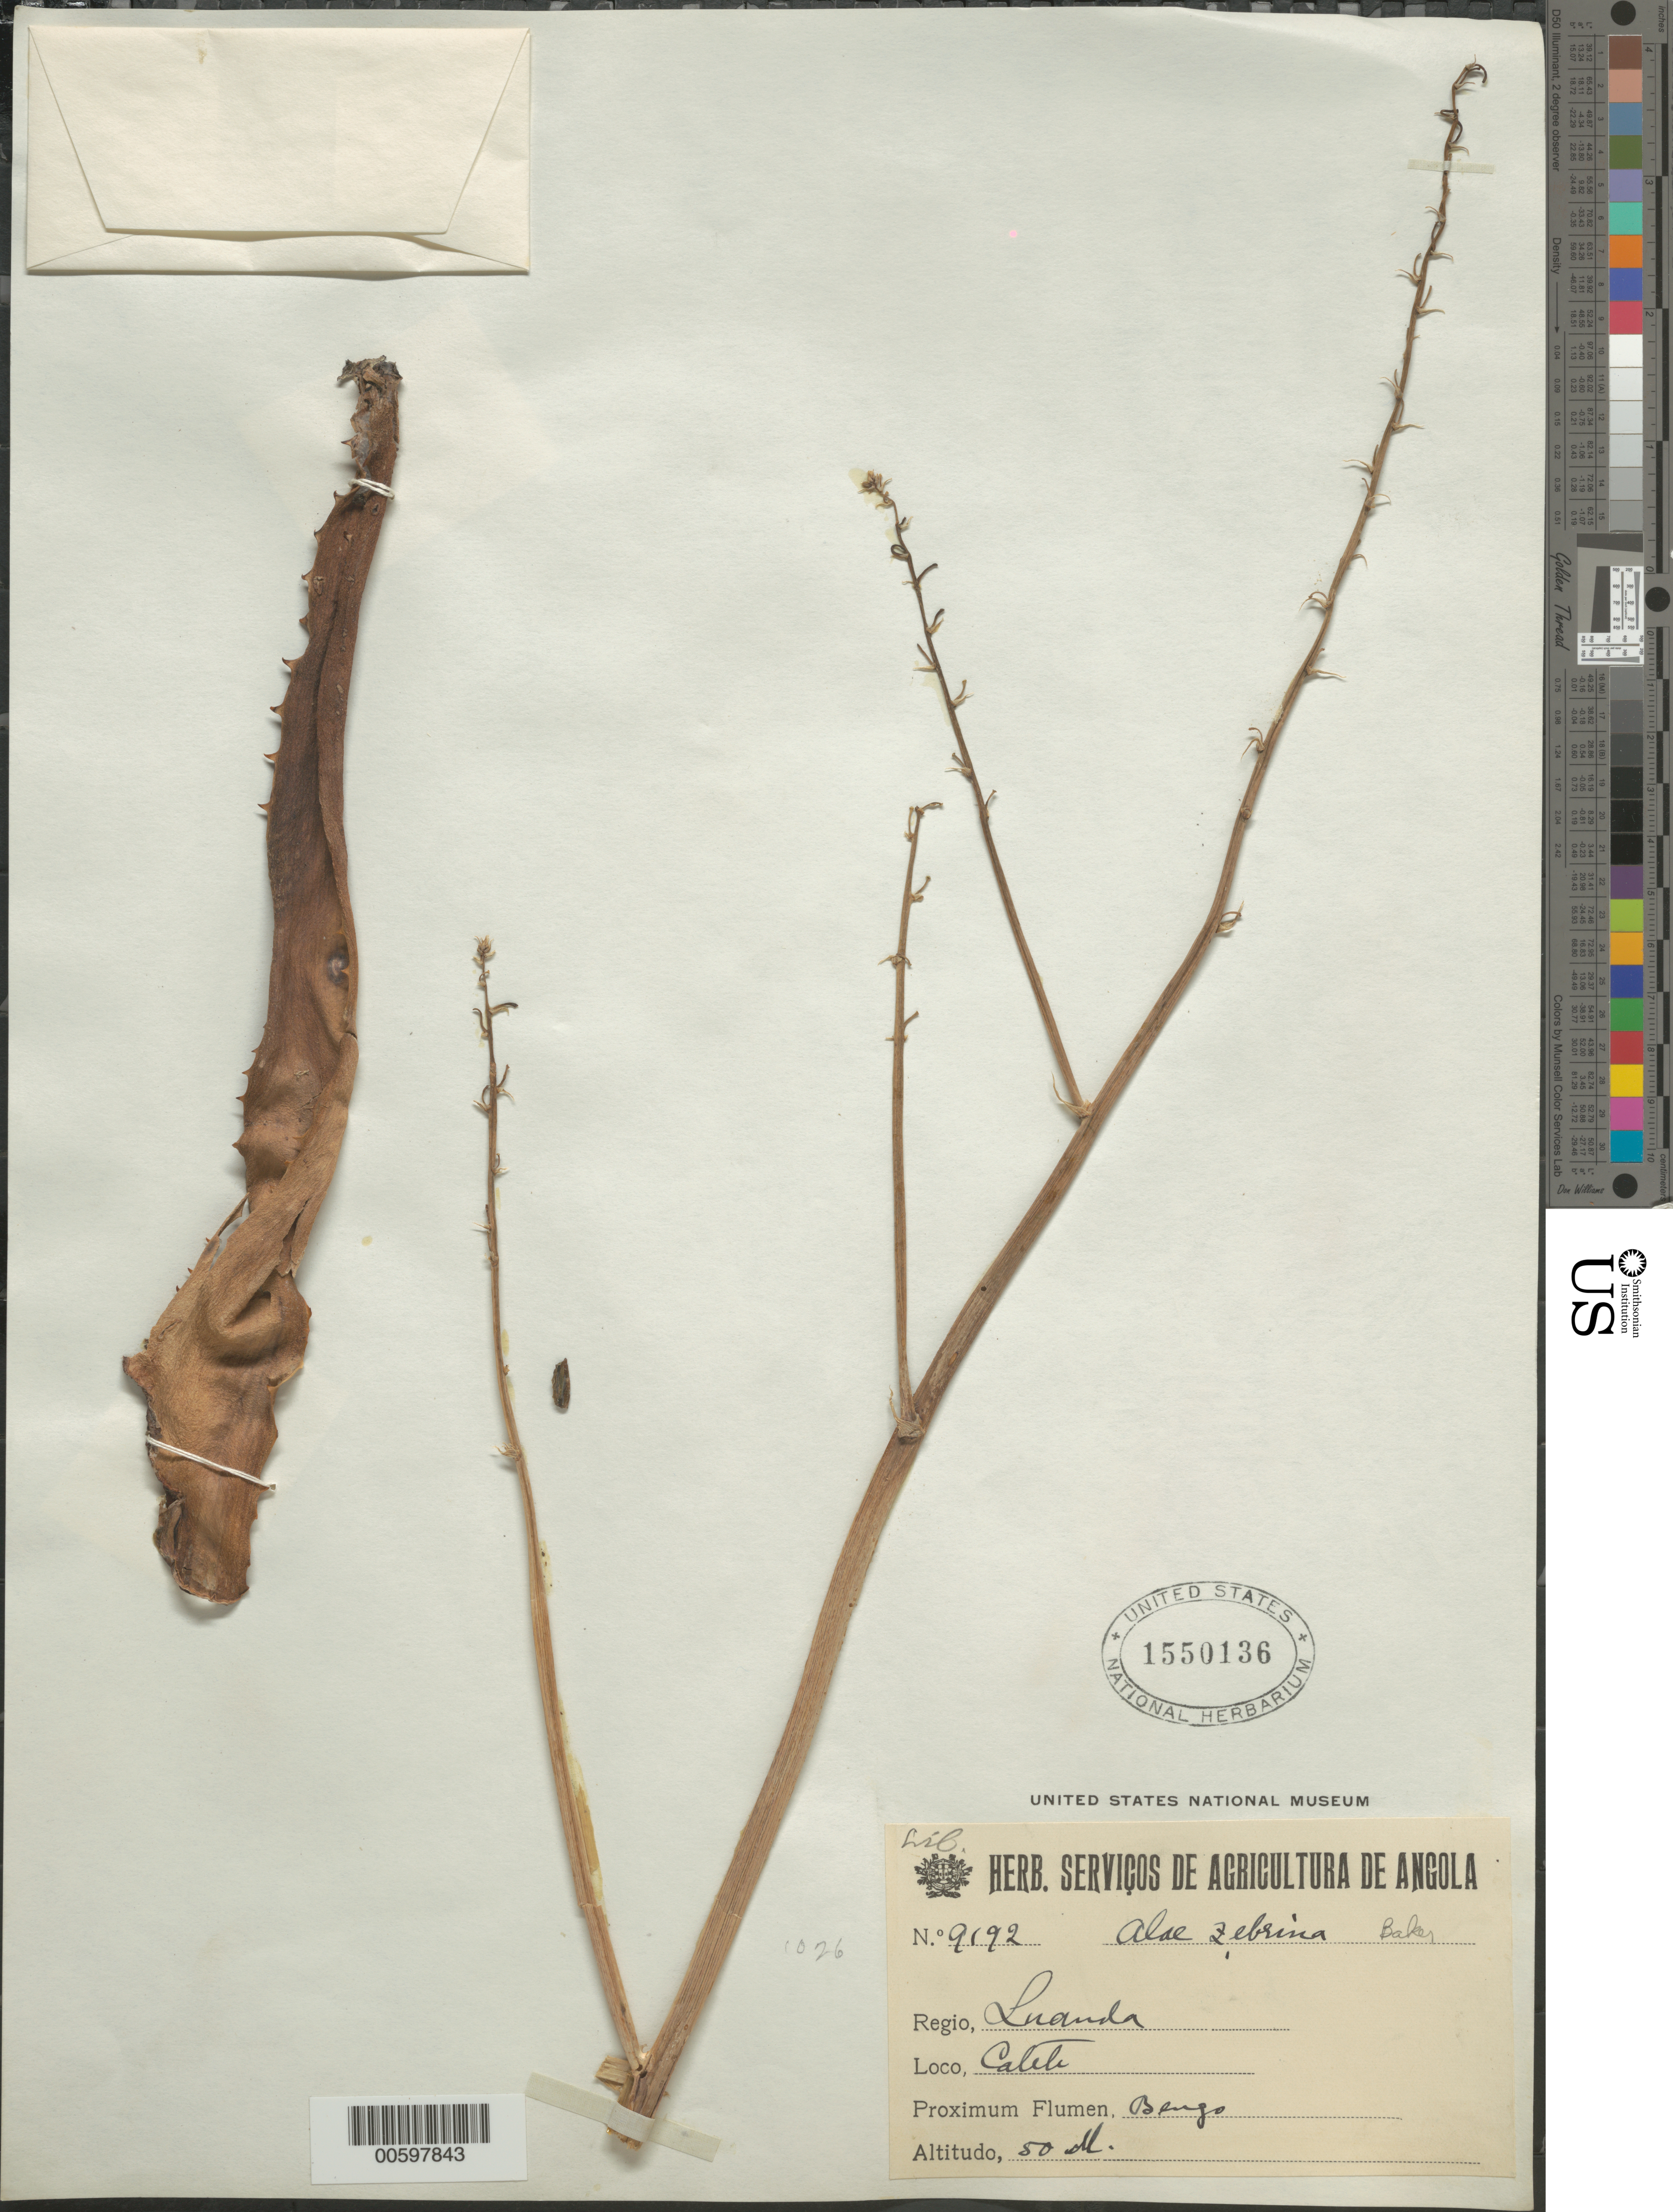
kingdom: Plantae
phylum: Tracheophyta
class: Liliopsida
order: Asparagales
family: Asphodelaceae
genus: Aloe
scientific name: Aloe zebrina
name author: Baker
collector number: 9192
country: Angola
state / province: Luanda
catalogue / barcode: US 1550136